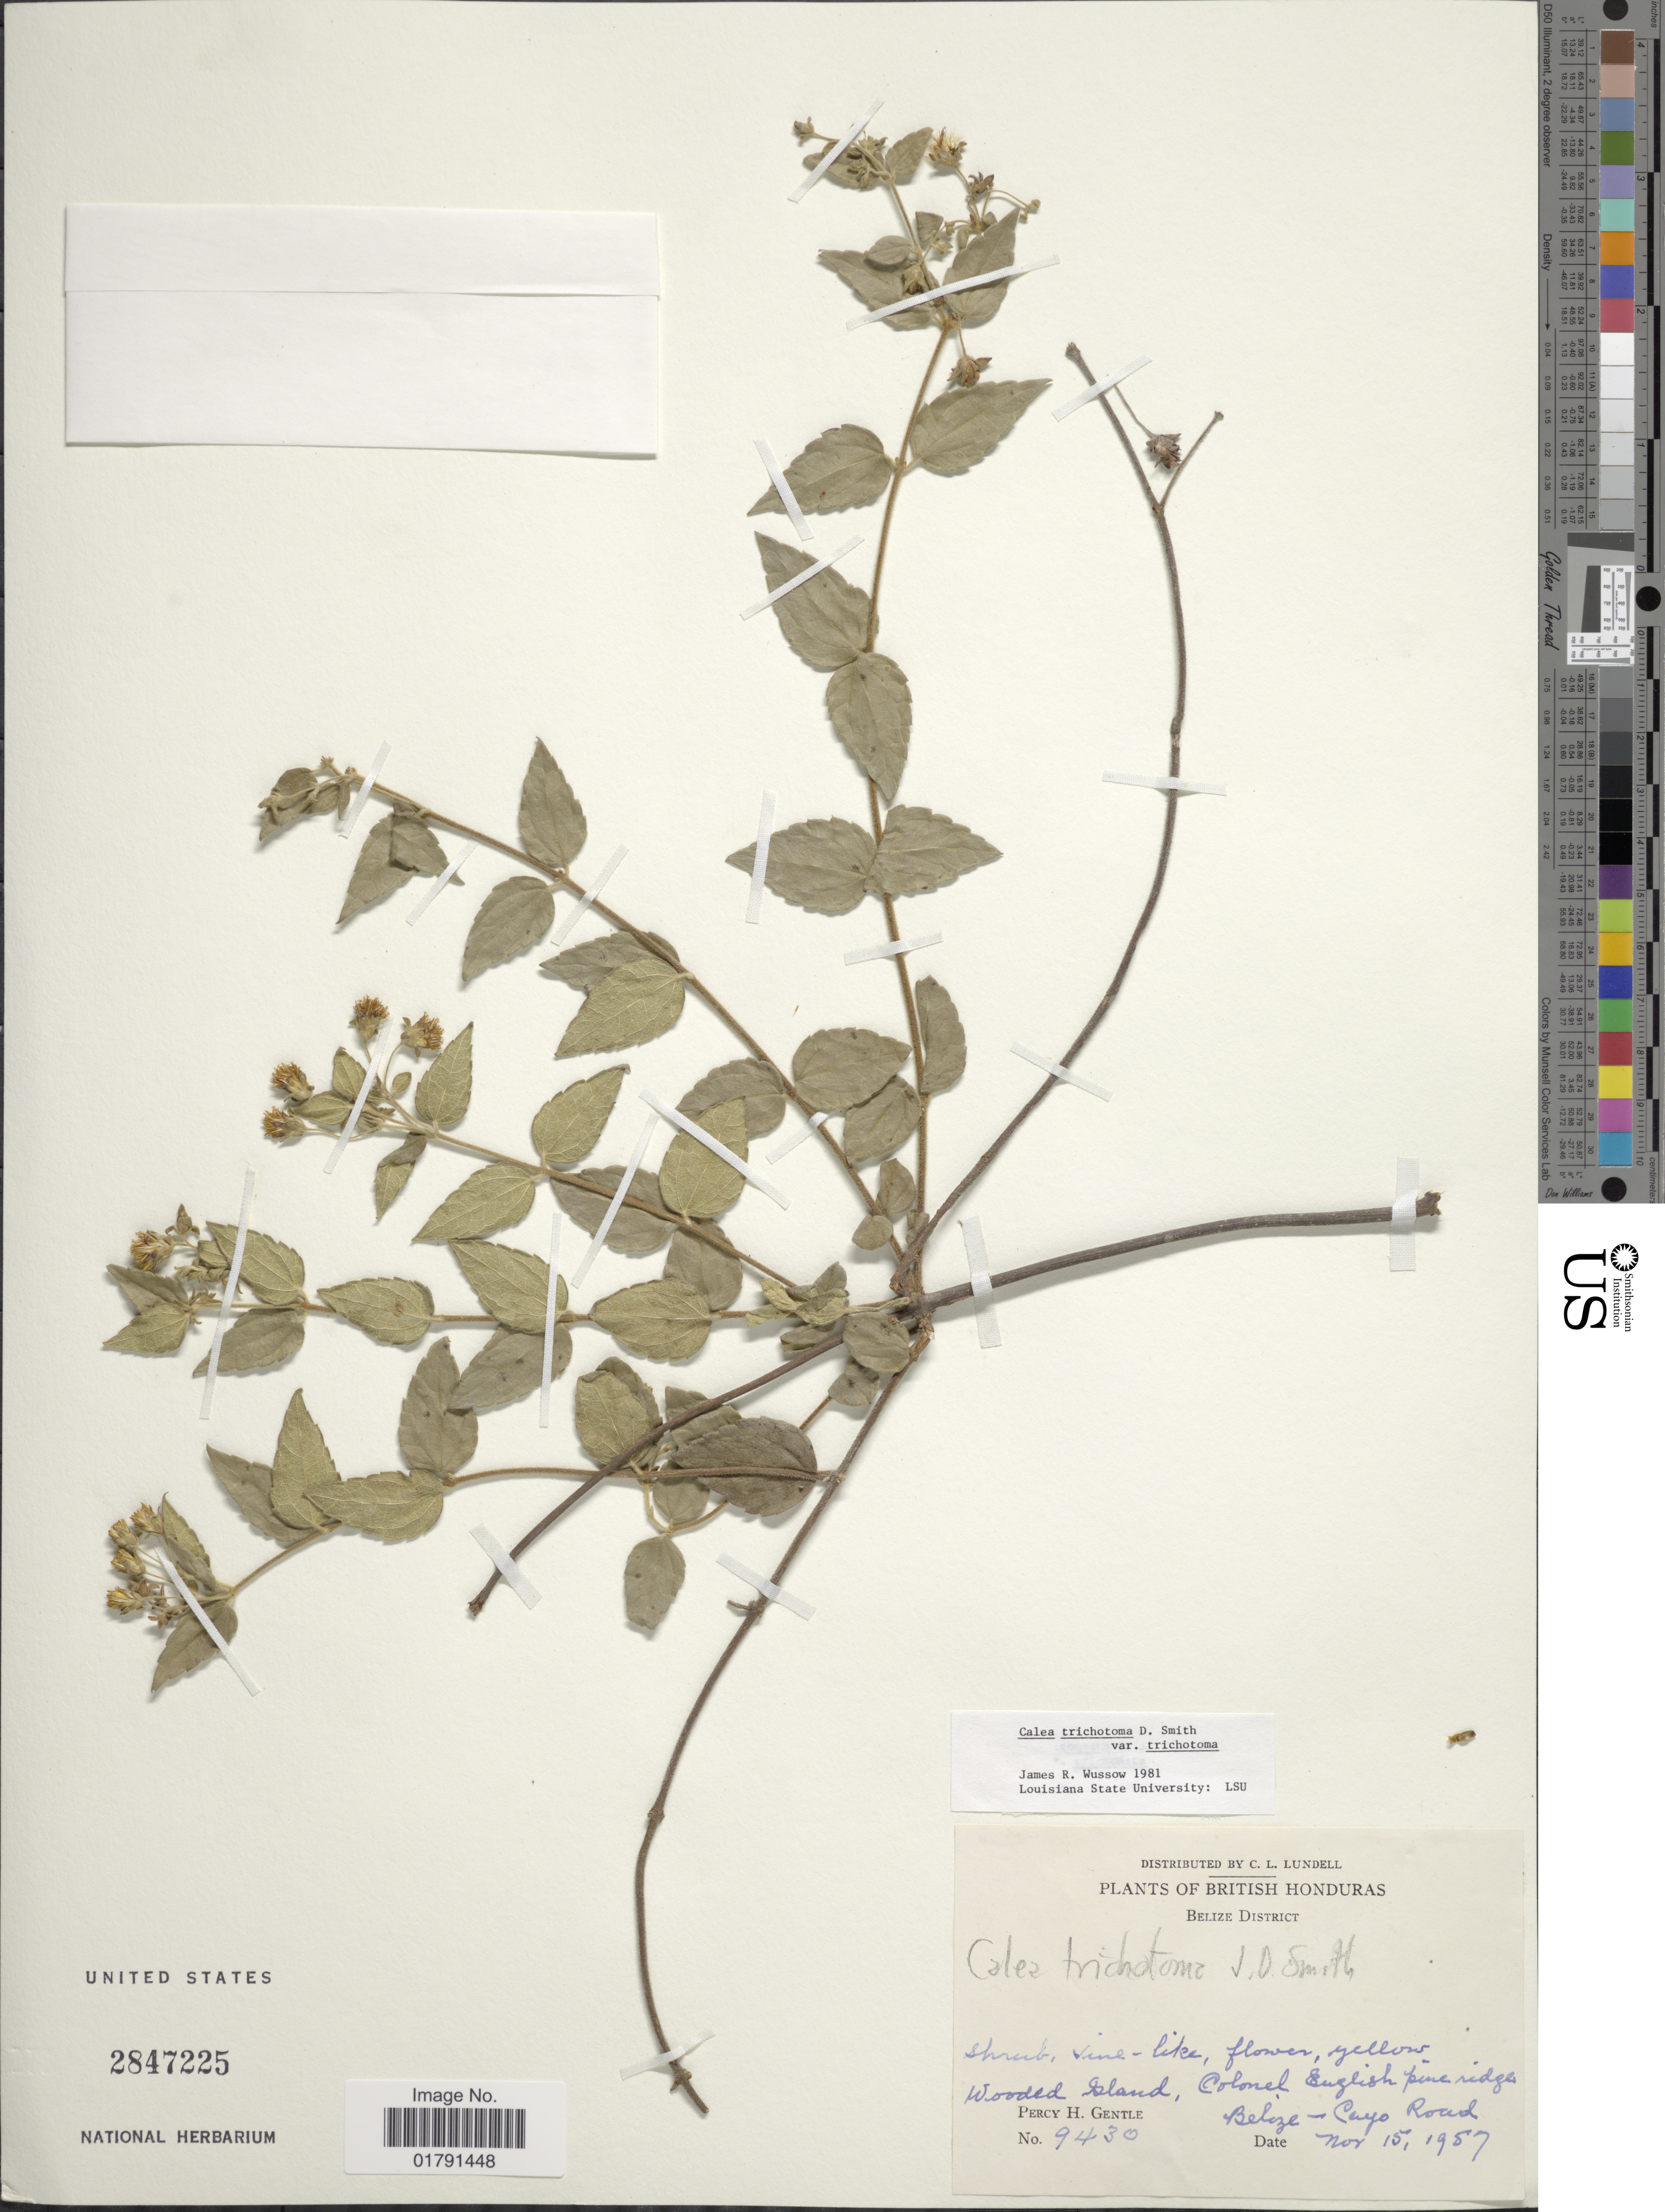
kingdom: Plantae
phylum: Tracheophyta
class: Magnoliopsida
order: Asterales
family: Asteraceae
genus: Calea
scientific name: Calea trichotoma var. trichotoma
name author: Donn. Sm.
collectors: P. H. Gentle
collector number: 9430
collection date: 1957-11-15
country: Belize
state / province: Belize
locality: British Honduras, Wooded Island, Colonel English Pine Ridge, Belize-Cayo Road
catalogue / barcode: US 2847225